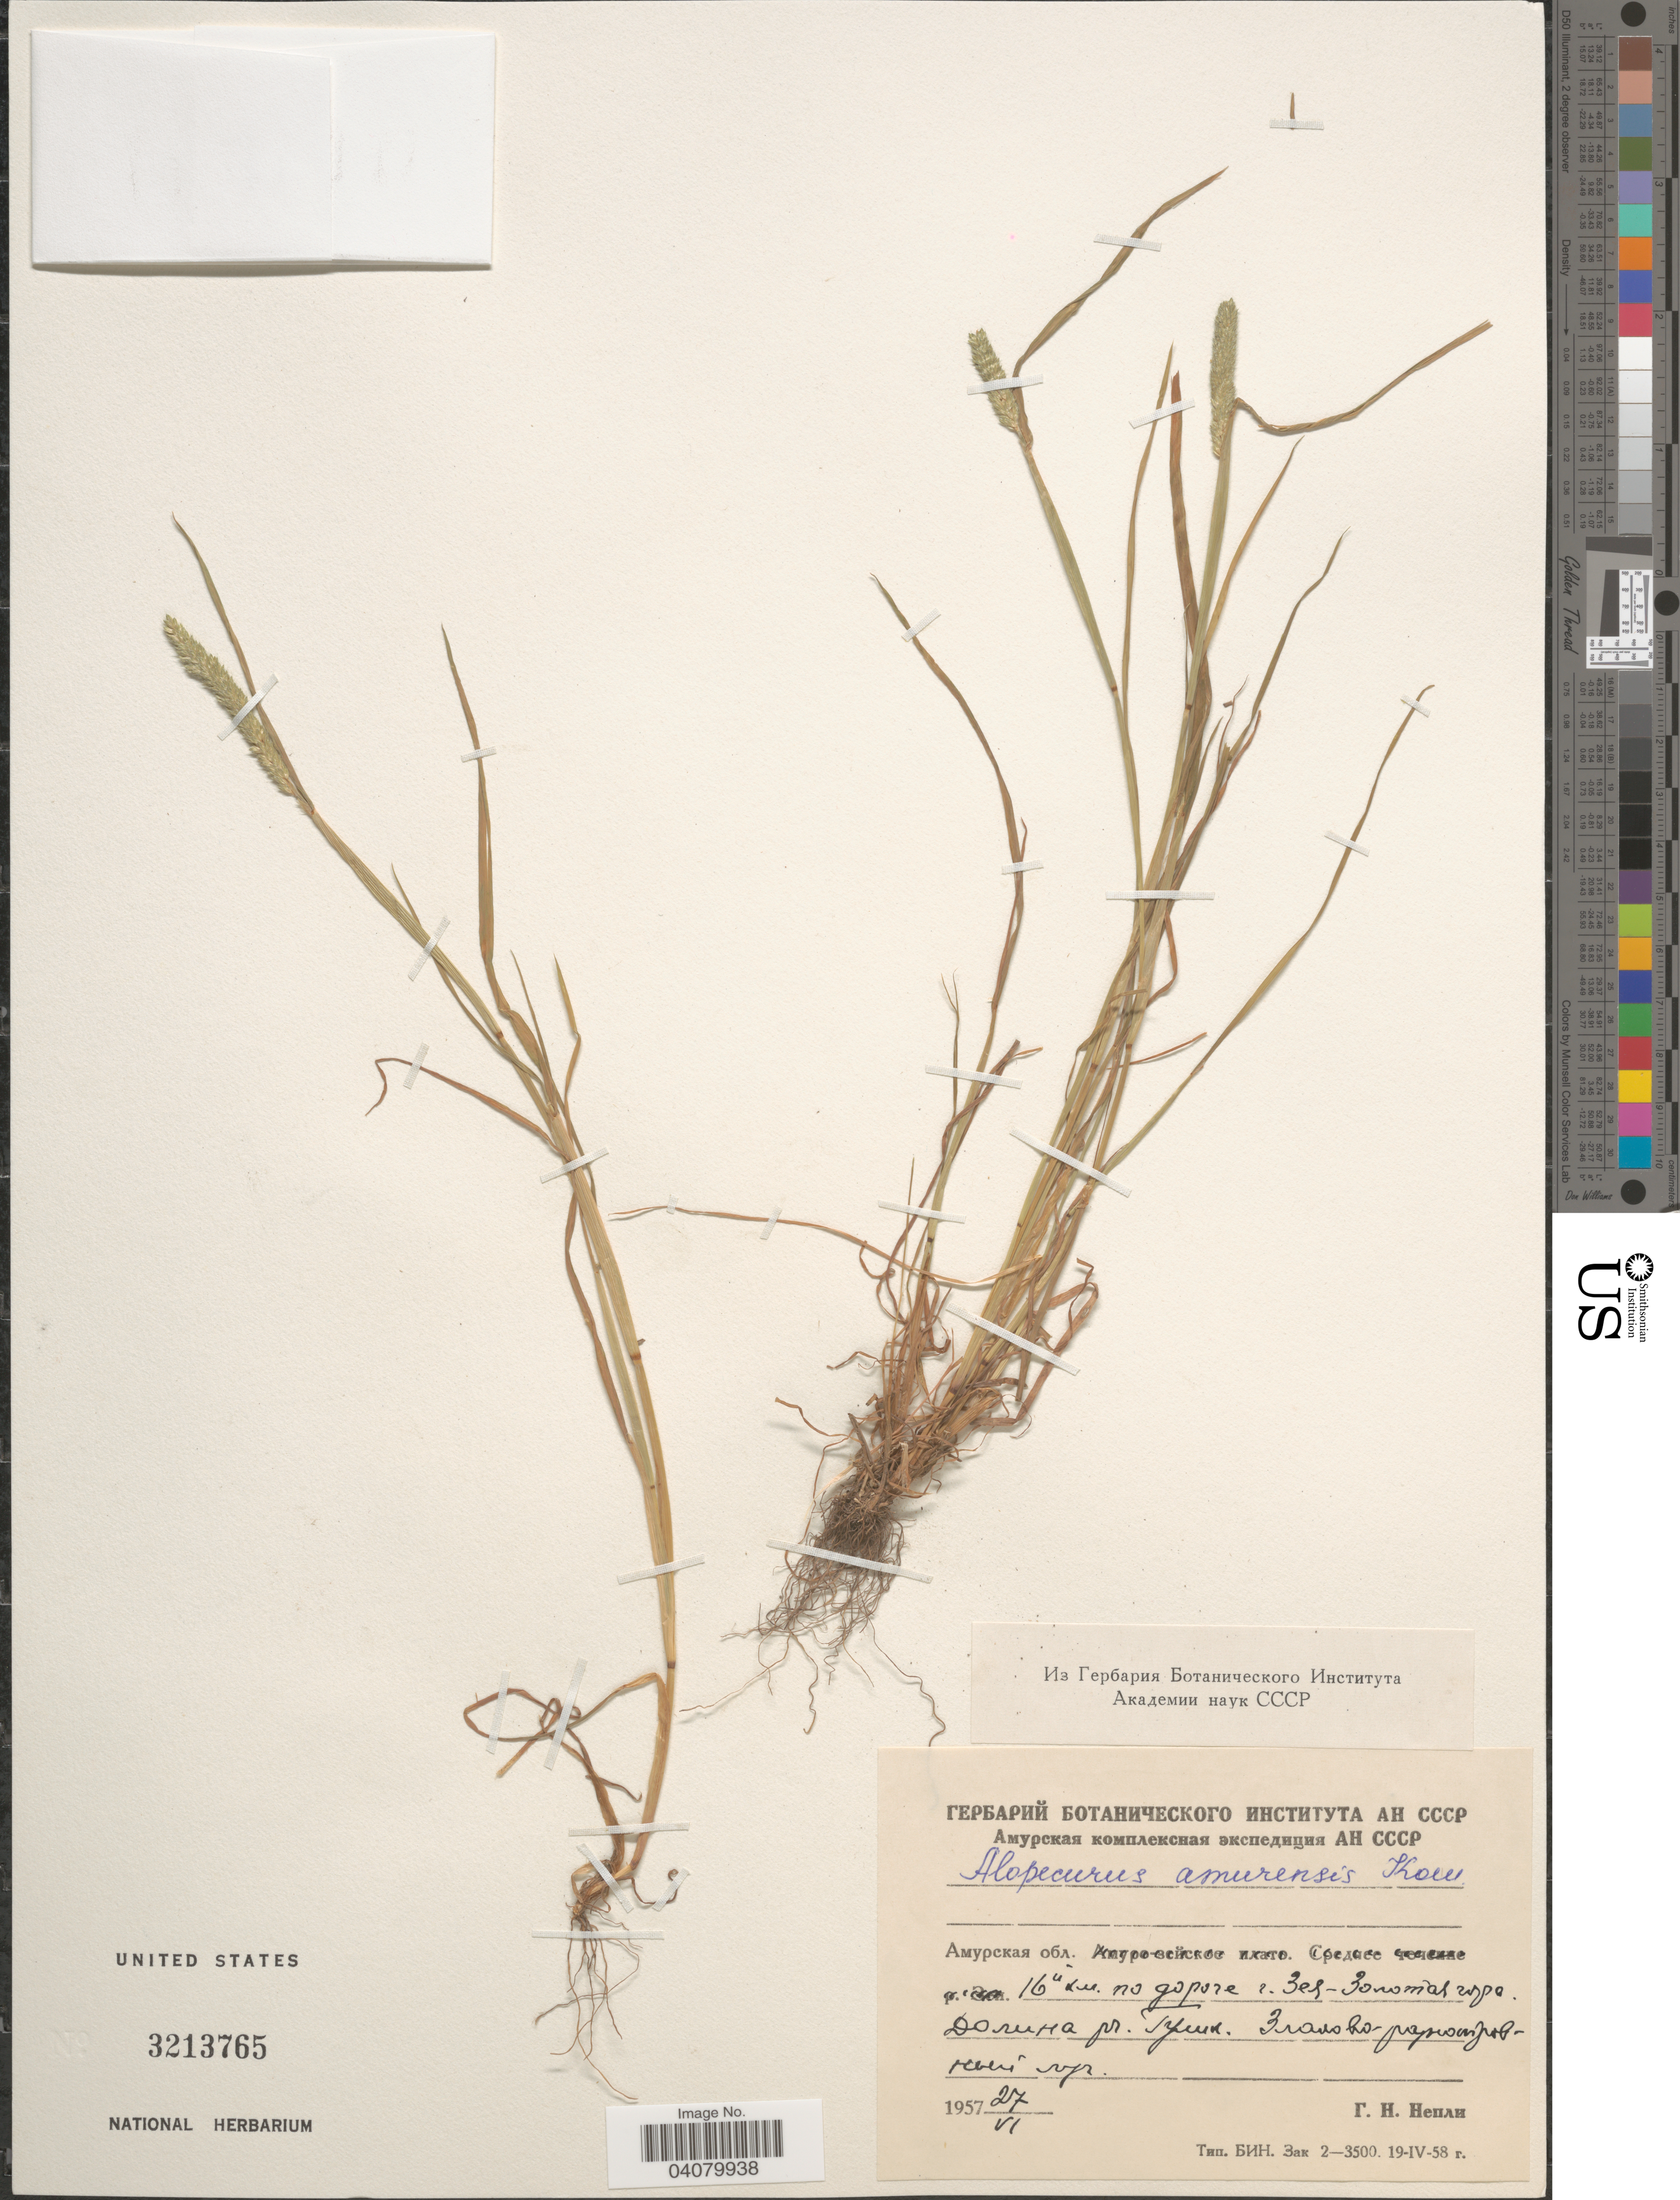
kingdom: Plantae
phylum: Tracheophyta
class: Liliopsida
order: Poales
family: Poaceae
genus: Alopecurus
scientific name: Alopecurus aequalis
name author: Sobol.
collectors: G. Nepli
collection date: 1957-06-27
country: Russian Federation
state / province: Amur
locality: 16 km on the road Zeya-Zolotaya Gora.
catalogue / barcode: US 3213765